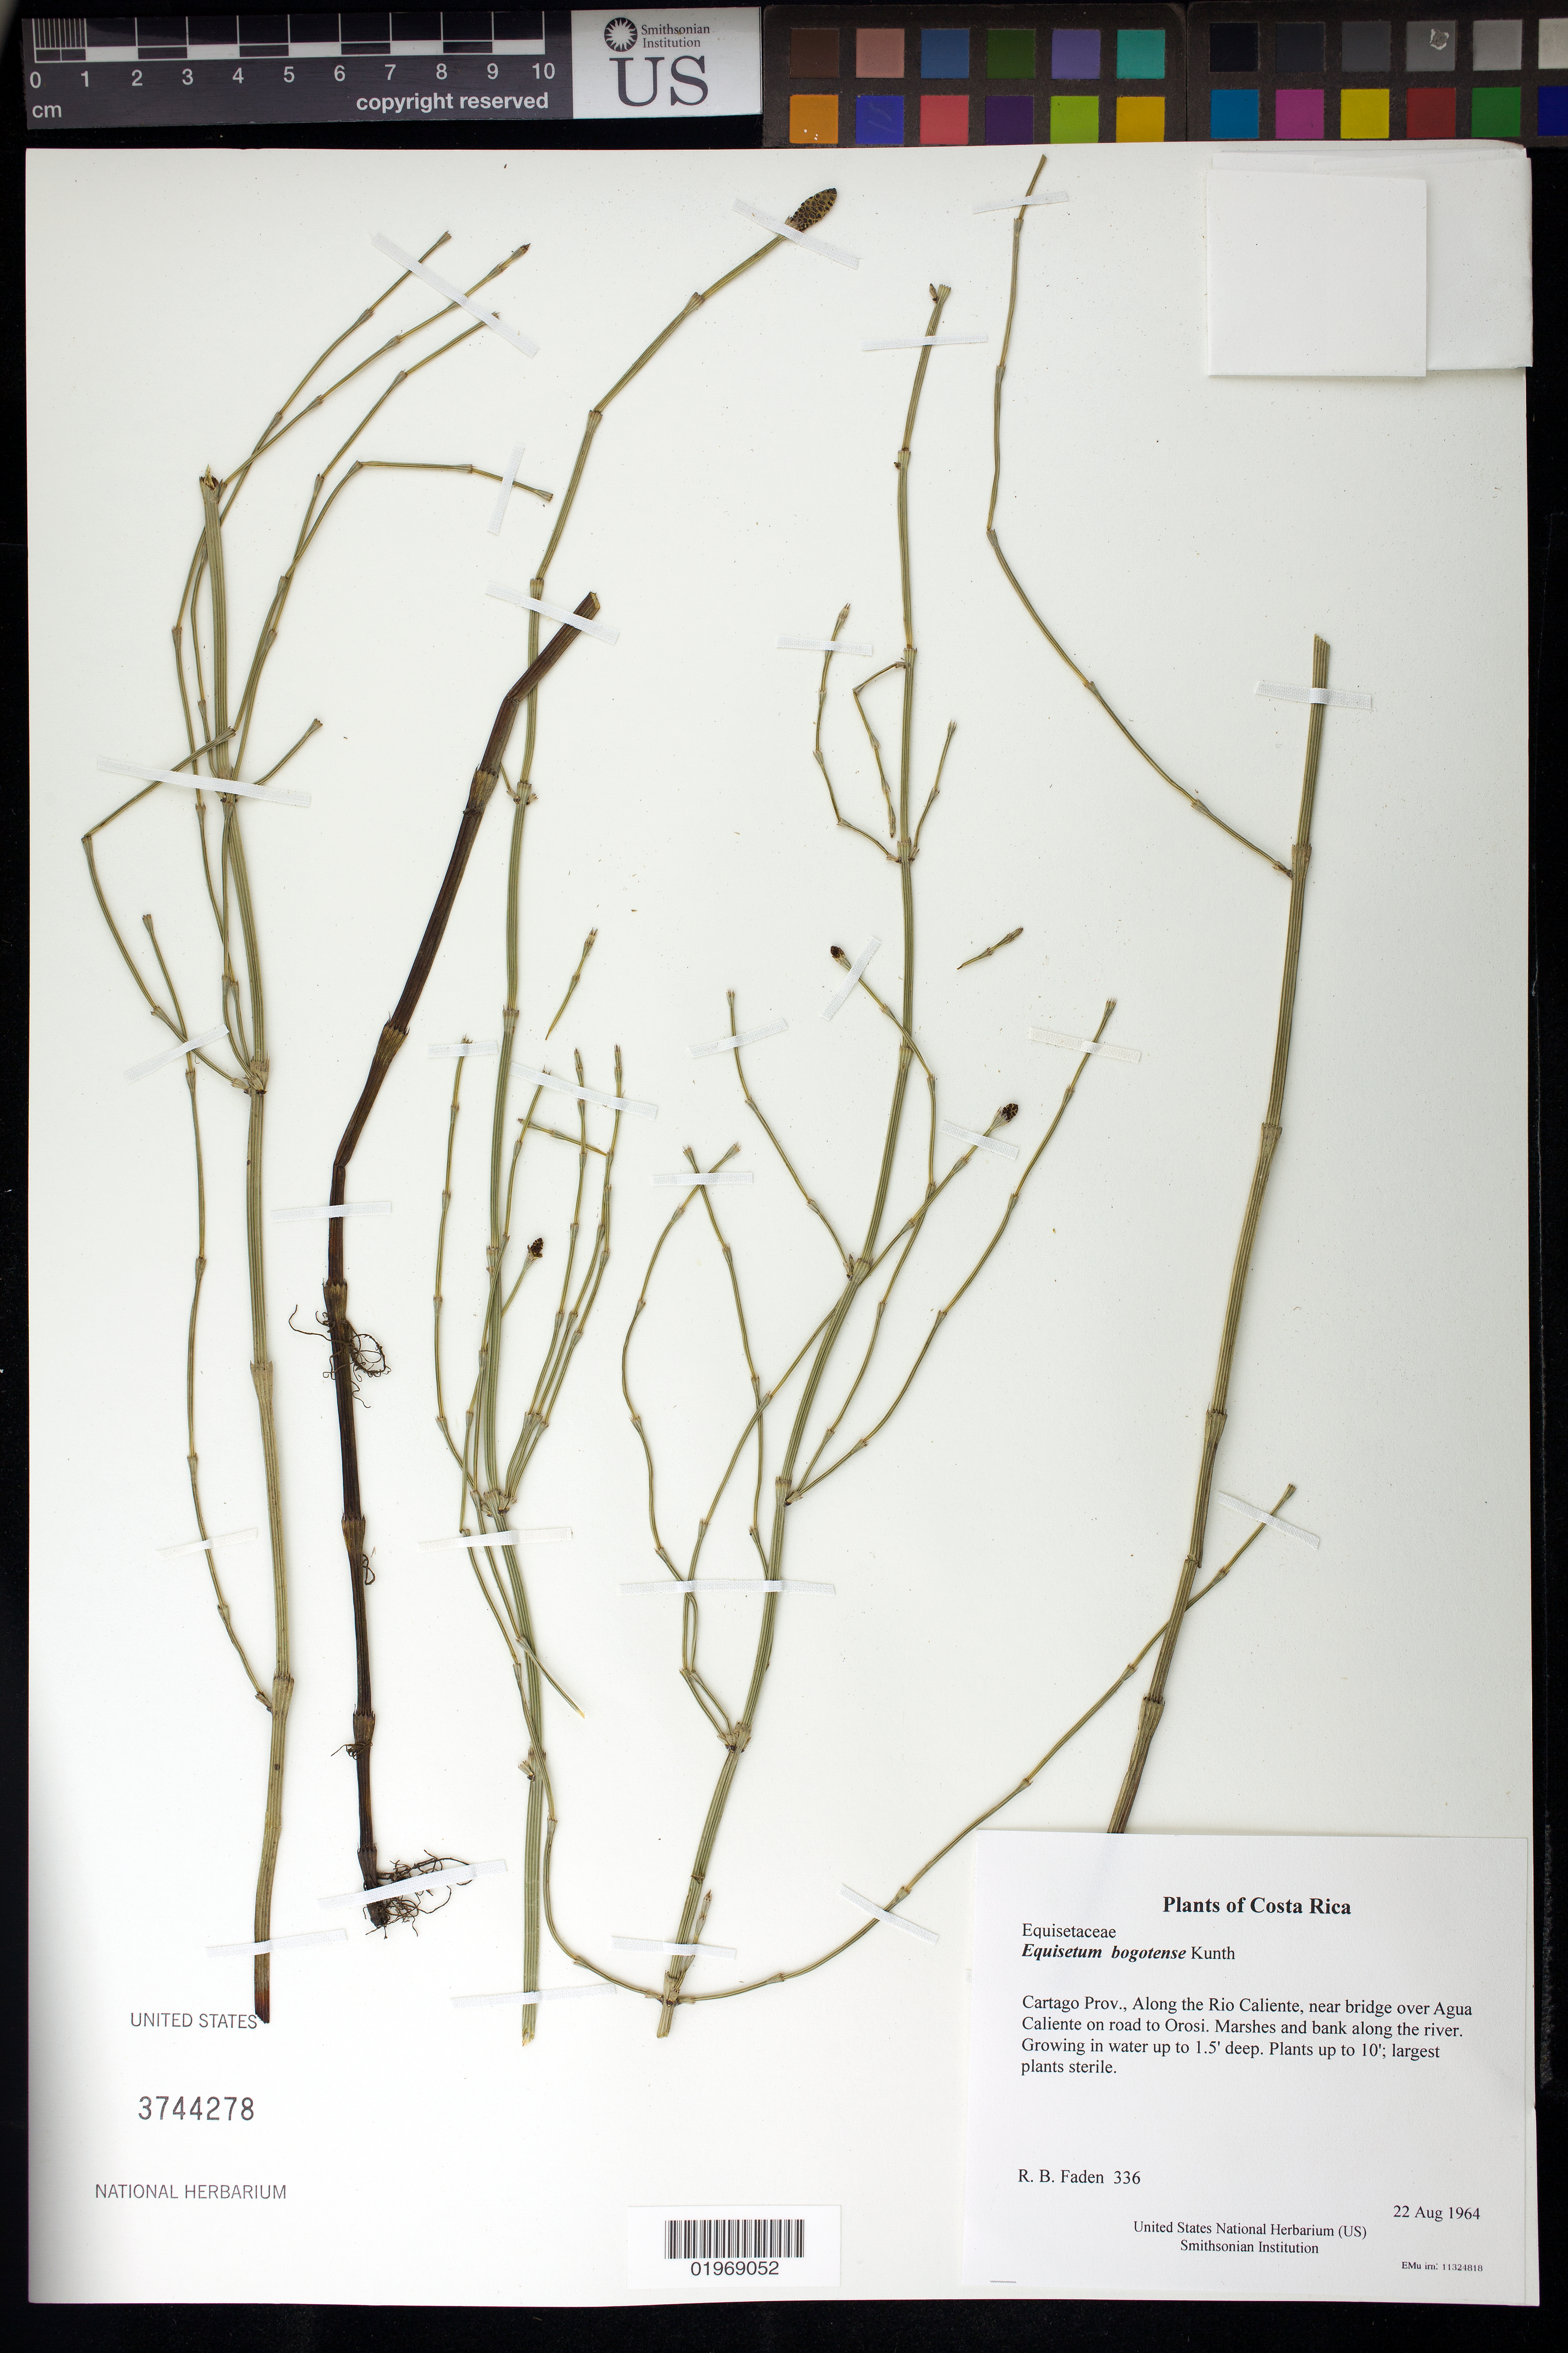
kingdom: Plantae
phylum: Tracheophyta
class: Polypodiopsida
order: Equisetales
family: Equisetaceae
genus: Equisetum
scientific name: Equisetum bogotense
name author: Kunth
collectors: R. B. Faden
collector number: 336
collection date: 1964-08-22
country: Costa Rica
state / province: Cartago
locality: Along the Rio Caliente, near bridge over Agua Caliente on road to Orosi. Marshes and bank along the river.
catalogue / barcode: US 3744278